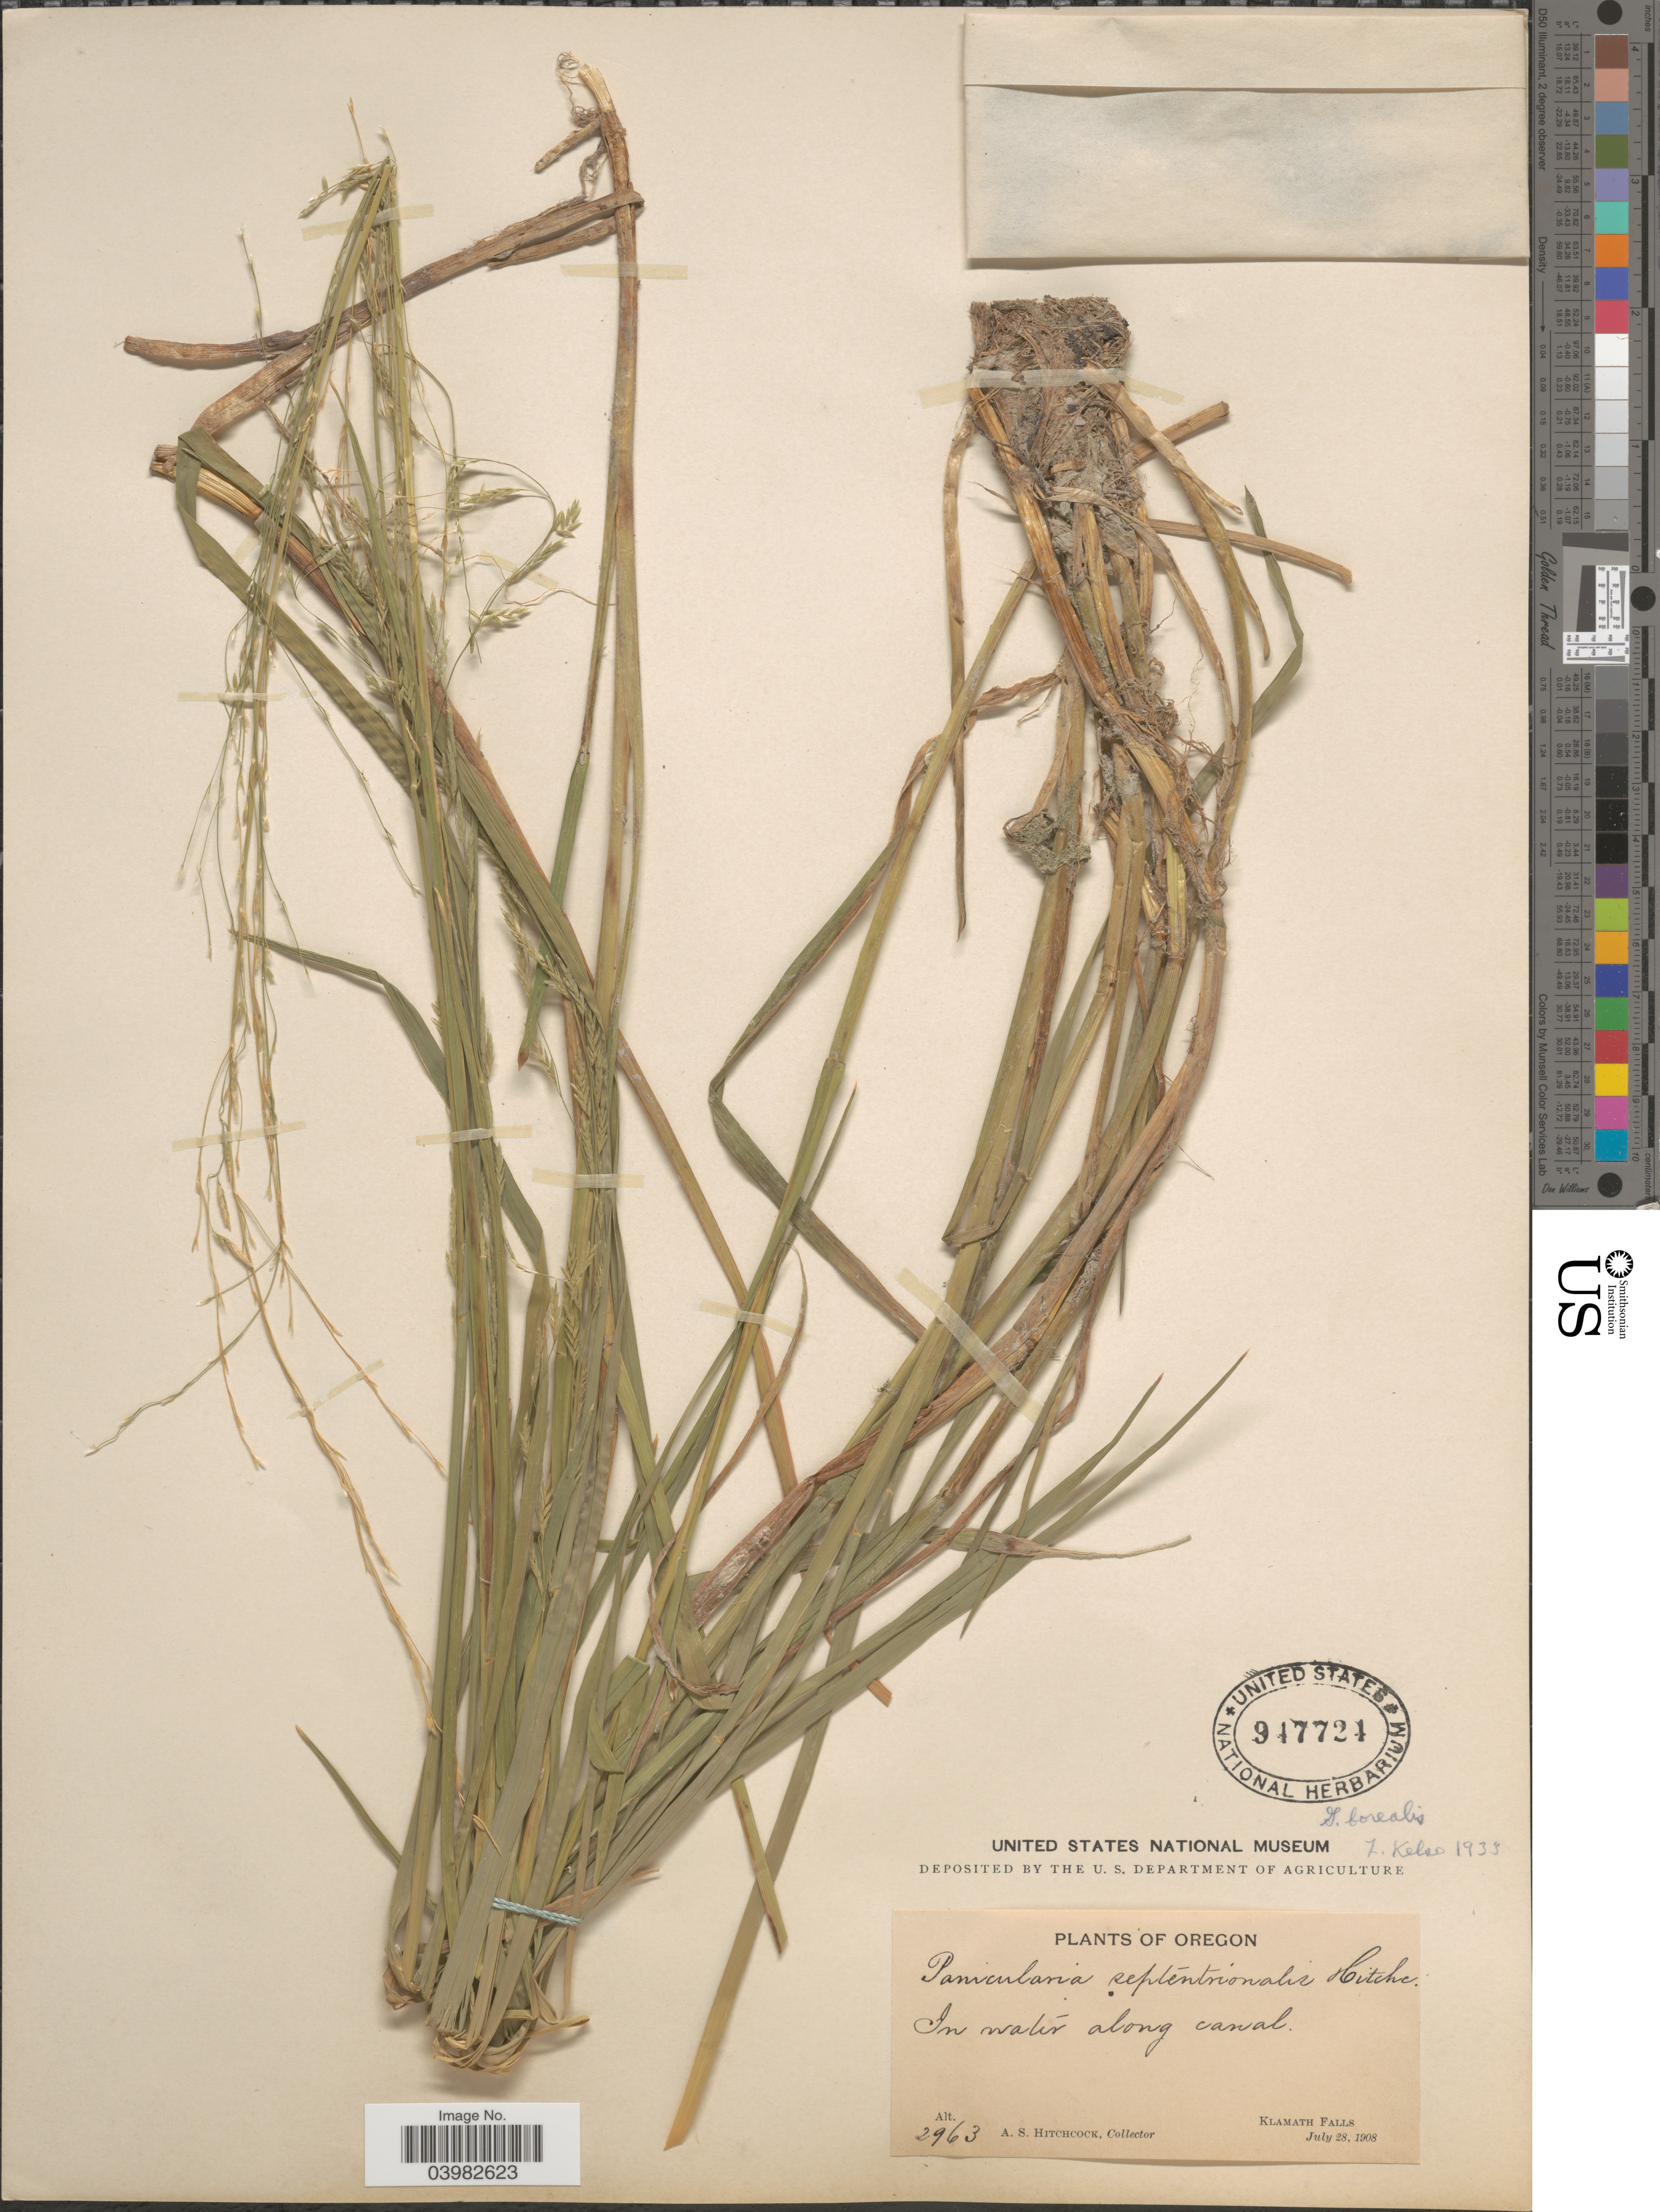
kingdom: Plantae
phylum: Tracheophyta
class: Liliopsida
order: Poales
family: Poaceae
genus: Glyceria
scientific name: Glyceria borealis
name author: (Nash) Batchelder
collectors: A. S. Hitchcock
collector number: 2963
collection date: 1908-07-28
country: United States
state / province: Oregon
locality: In water along canal. Klamath Falls.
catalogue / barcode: US 947724